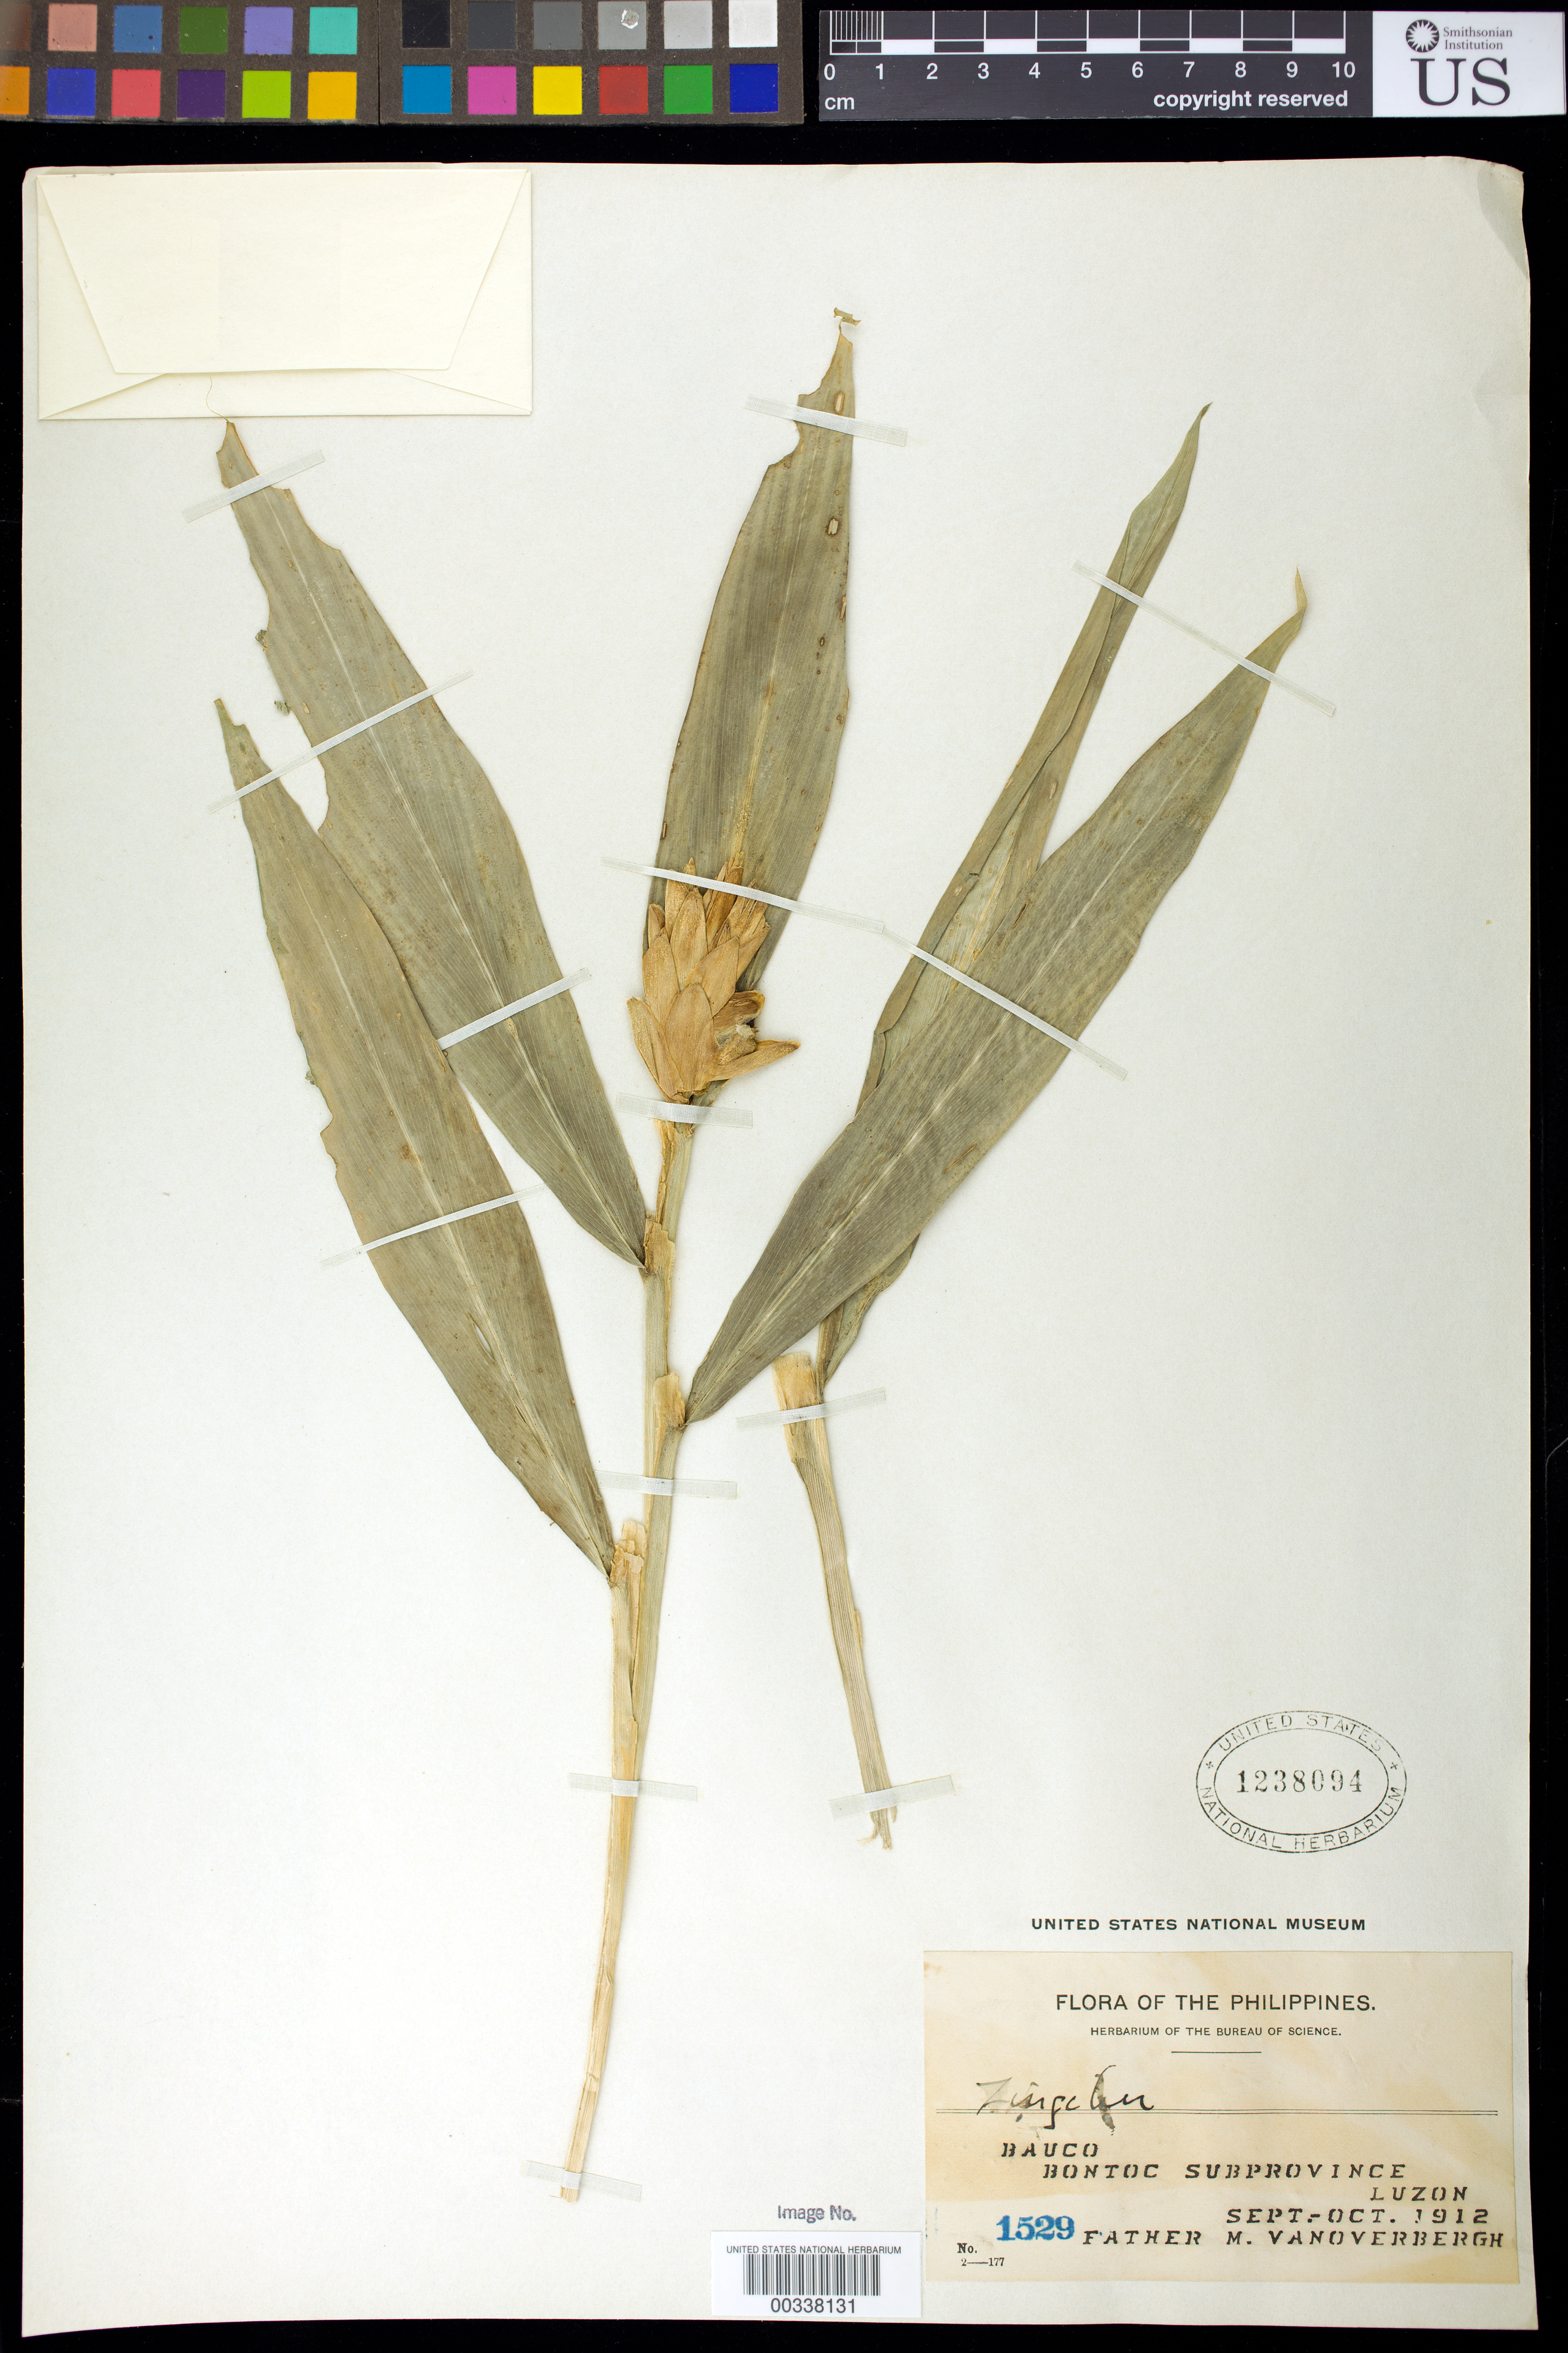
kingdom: Plantae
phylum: Tracheophyta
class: Liliopsida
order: Zingiberales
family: Zingiberaceae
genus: Zingiber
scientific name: Zingiber molle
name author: Ridl.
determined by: Docot, Rudolph Valentino A.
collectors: M. Vanoverbergh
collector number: Bur. Sci. 1529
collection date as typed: Sep 1912 to -- Oct 1912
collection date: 1912-09/1912-10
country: Philippines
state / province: Cordillera (Administrative Region)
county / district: Mountain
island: Luzon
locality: Bauco, bontoc subprov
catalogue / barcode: US 1238094